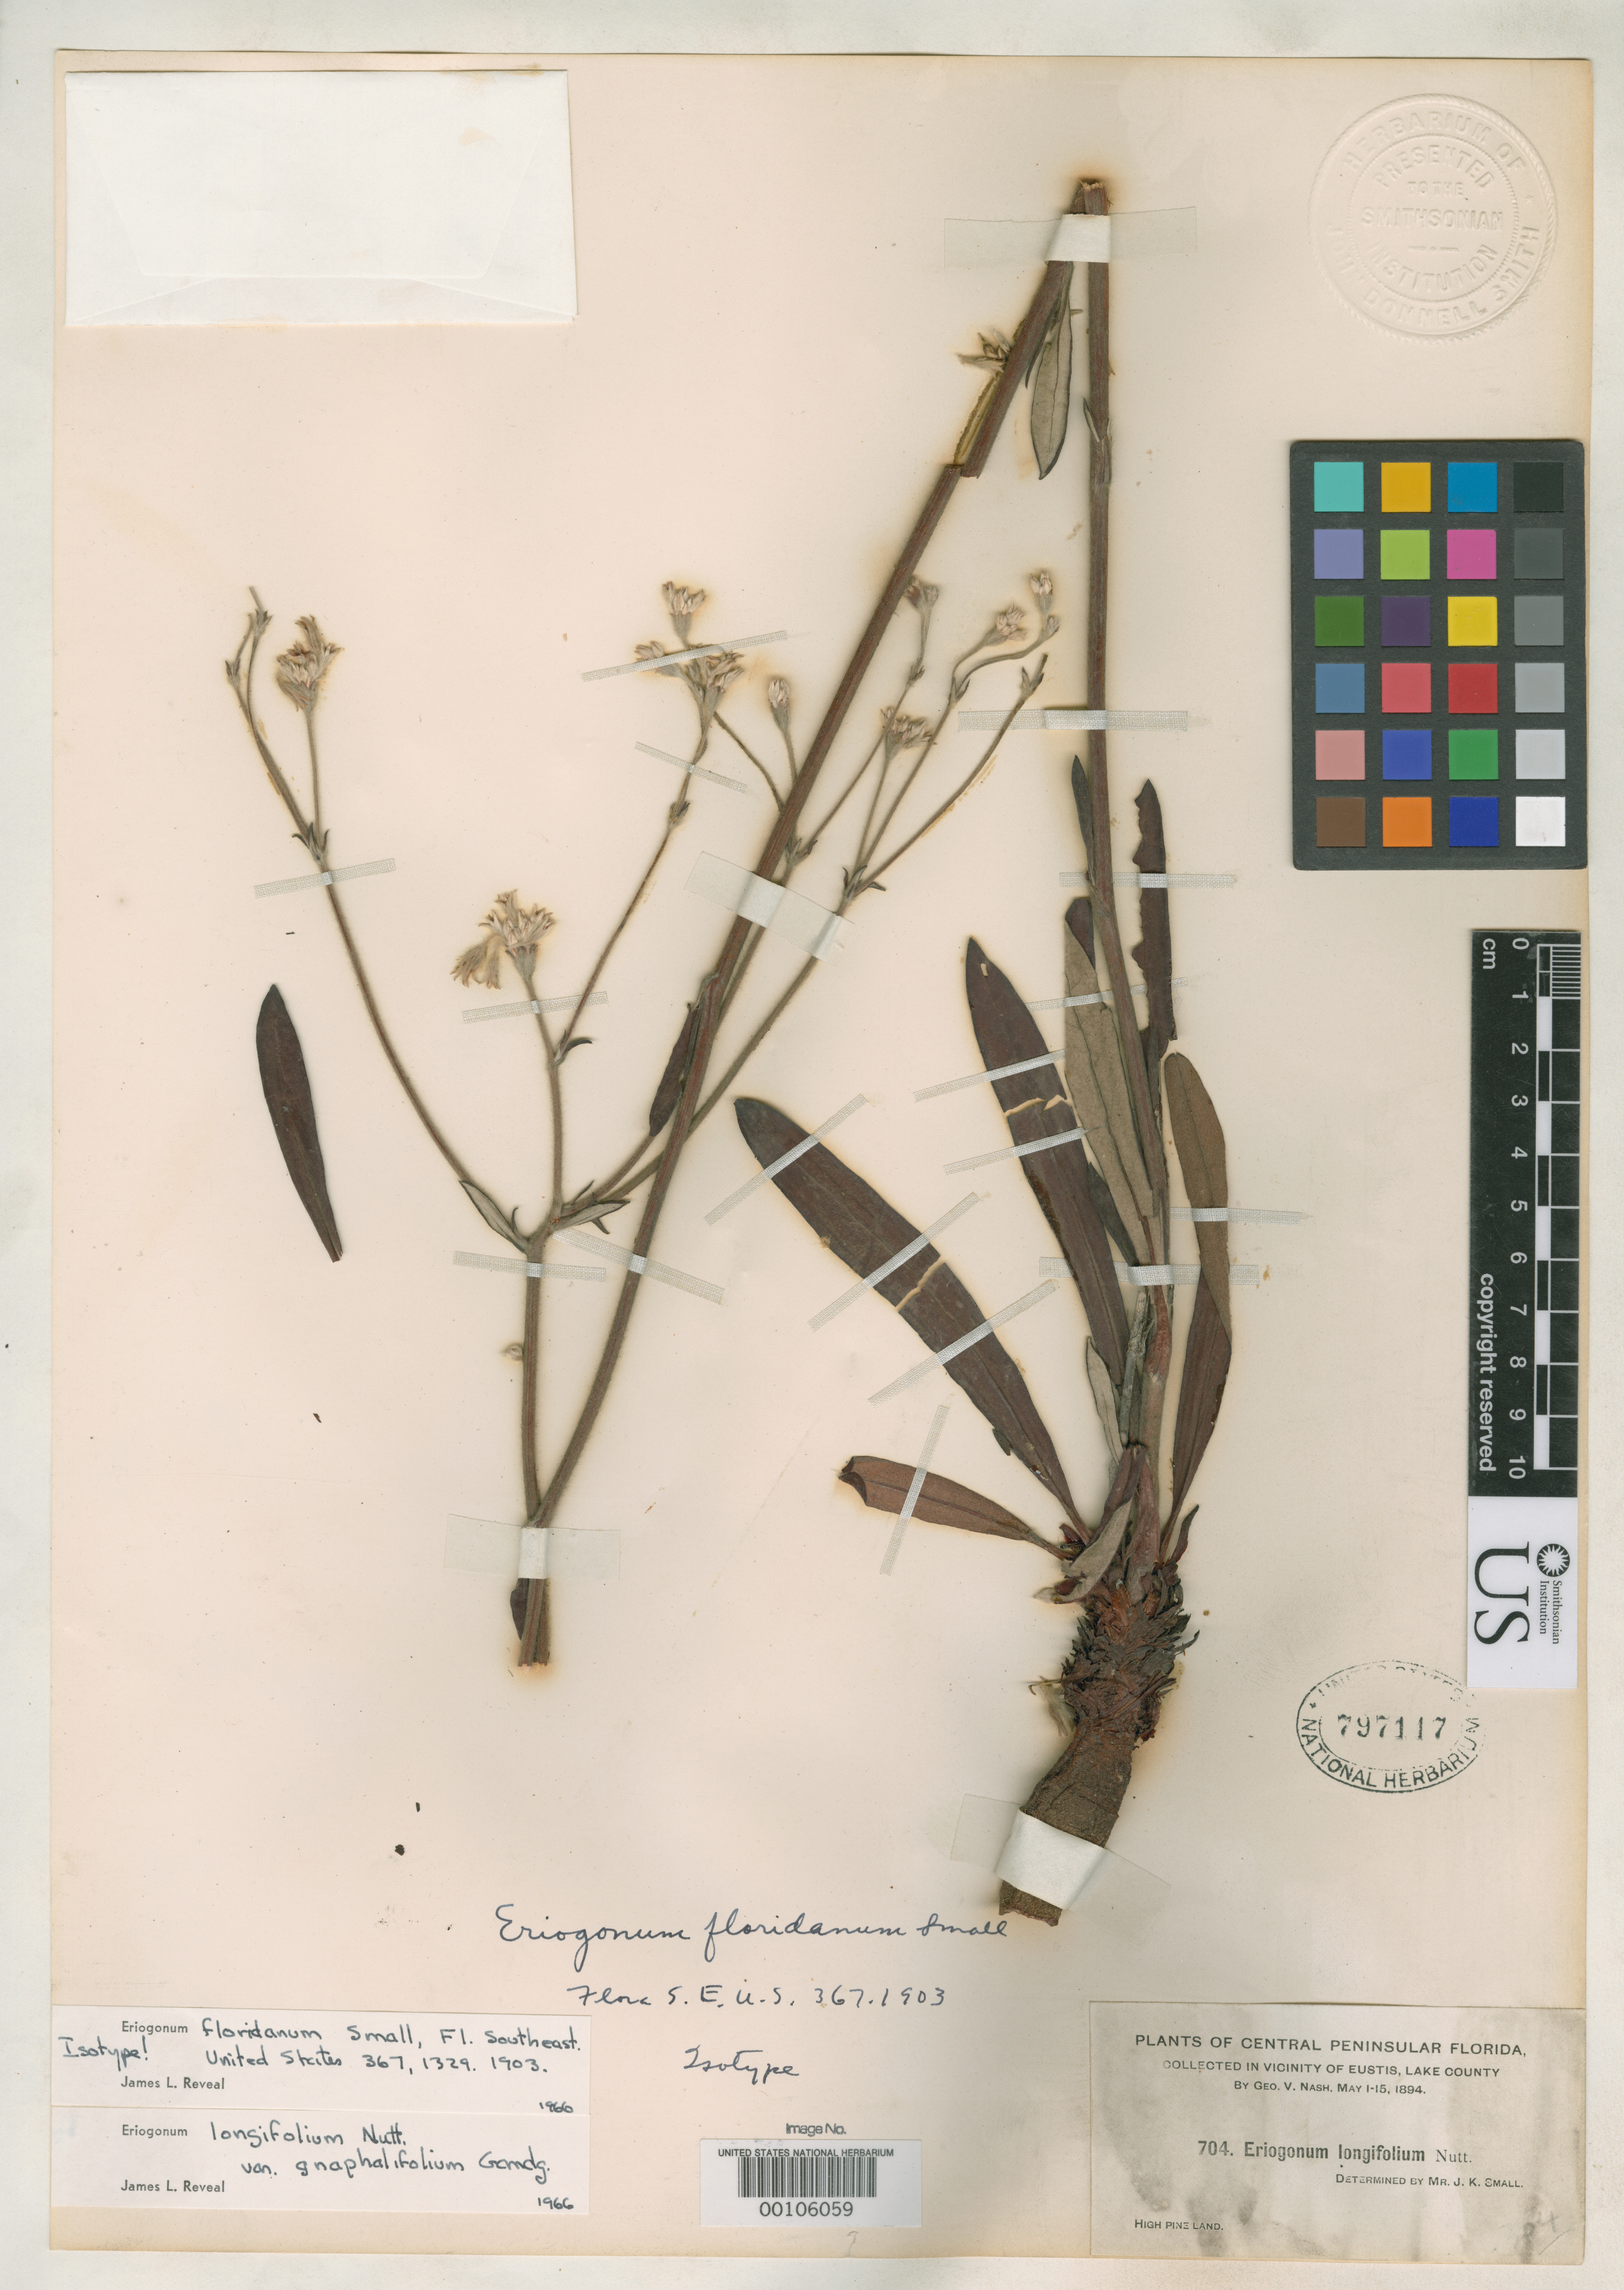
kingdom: Plantae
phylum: Tracheophyta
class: Magnoliopsida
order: Caryophyllales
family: Polygonaceae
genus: Eriogonum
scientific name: Eriogonum floridanum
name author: Small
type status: Isotype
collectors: G. V. Nash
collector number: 704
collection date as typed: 01 May 1894 to 15 May 1894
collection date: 1894-05-01/1894-05-15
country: United States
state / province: Florida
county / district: Lake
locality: Near Eustis.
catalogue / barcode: US 797117